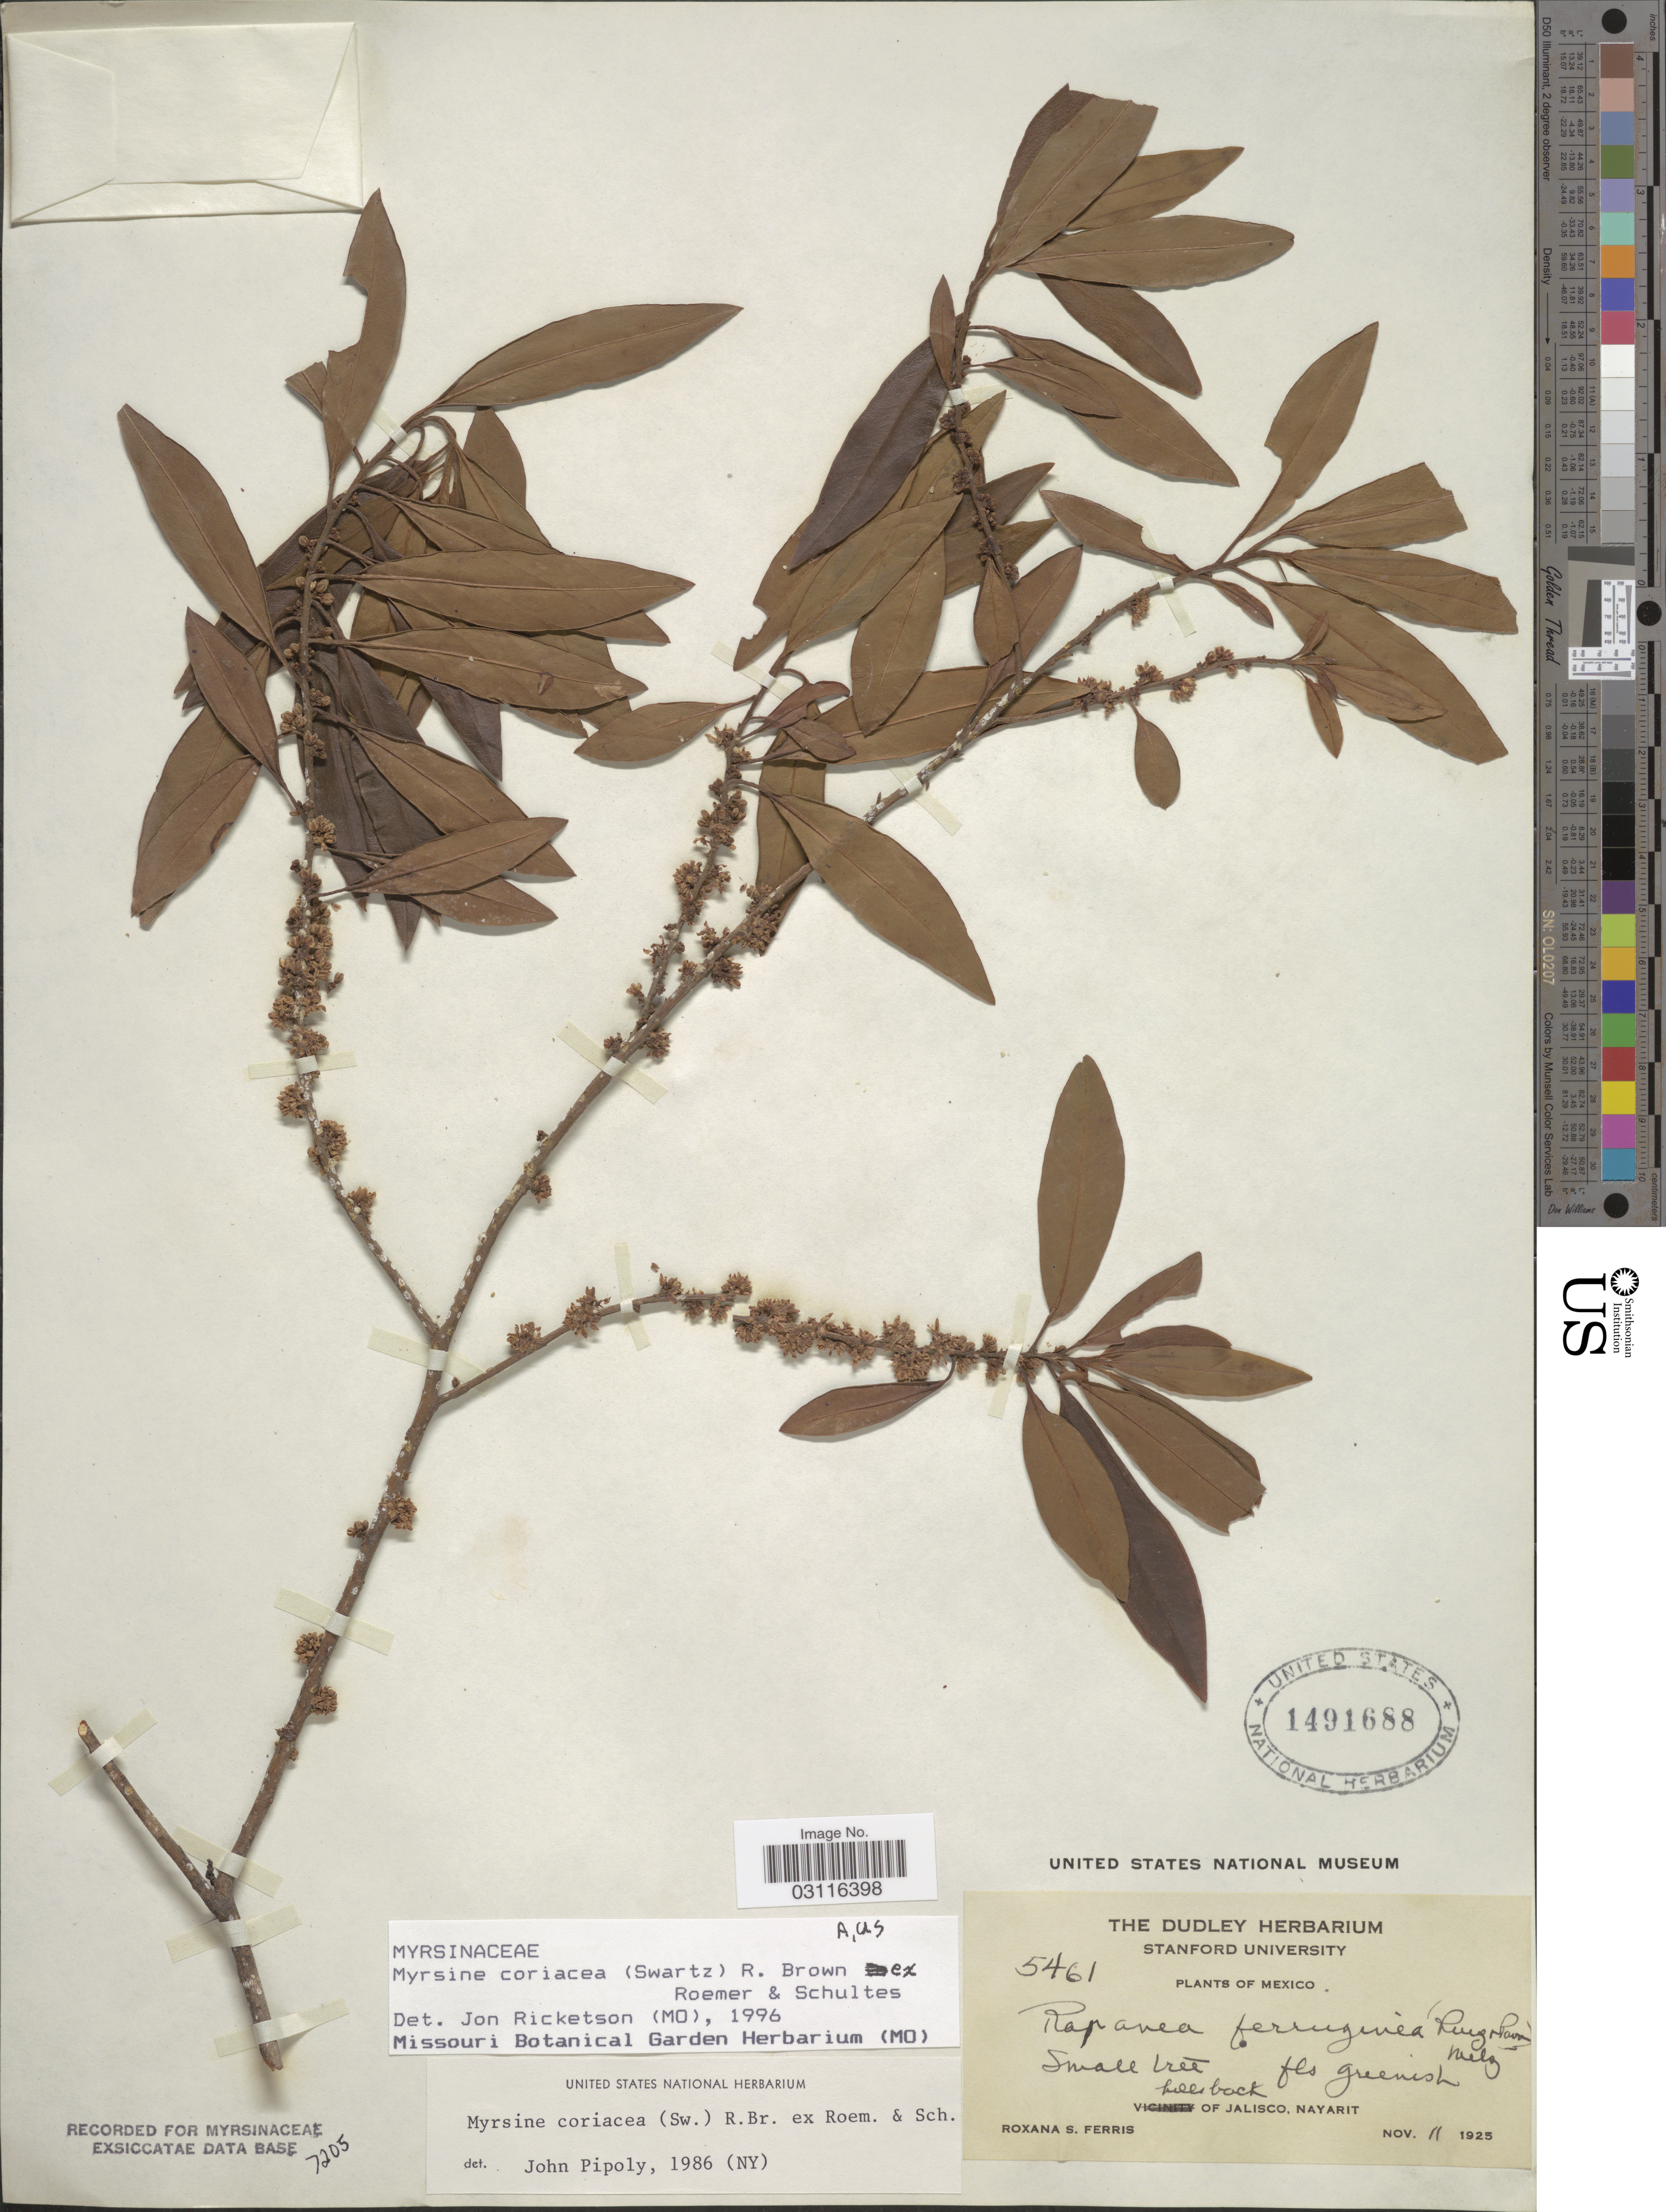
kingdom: Plantae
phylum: Tracheophyta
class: Magnoliopsida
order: Ericales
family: Primulaceae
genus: Myrsine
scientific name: Myrsine coriacea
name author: (Sw.) R. Br. ex Roem. & Schult.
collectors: R. S. Ferris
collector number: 5461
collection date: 1925-11-11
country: Mexico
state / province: Nayarit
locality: Hills back of Jalisco.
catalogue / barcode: US 1491688